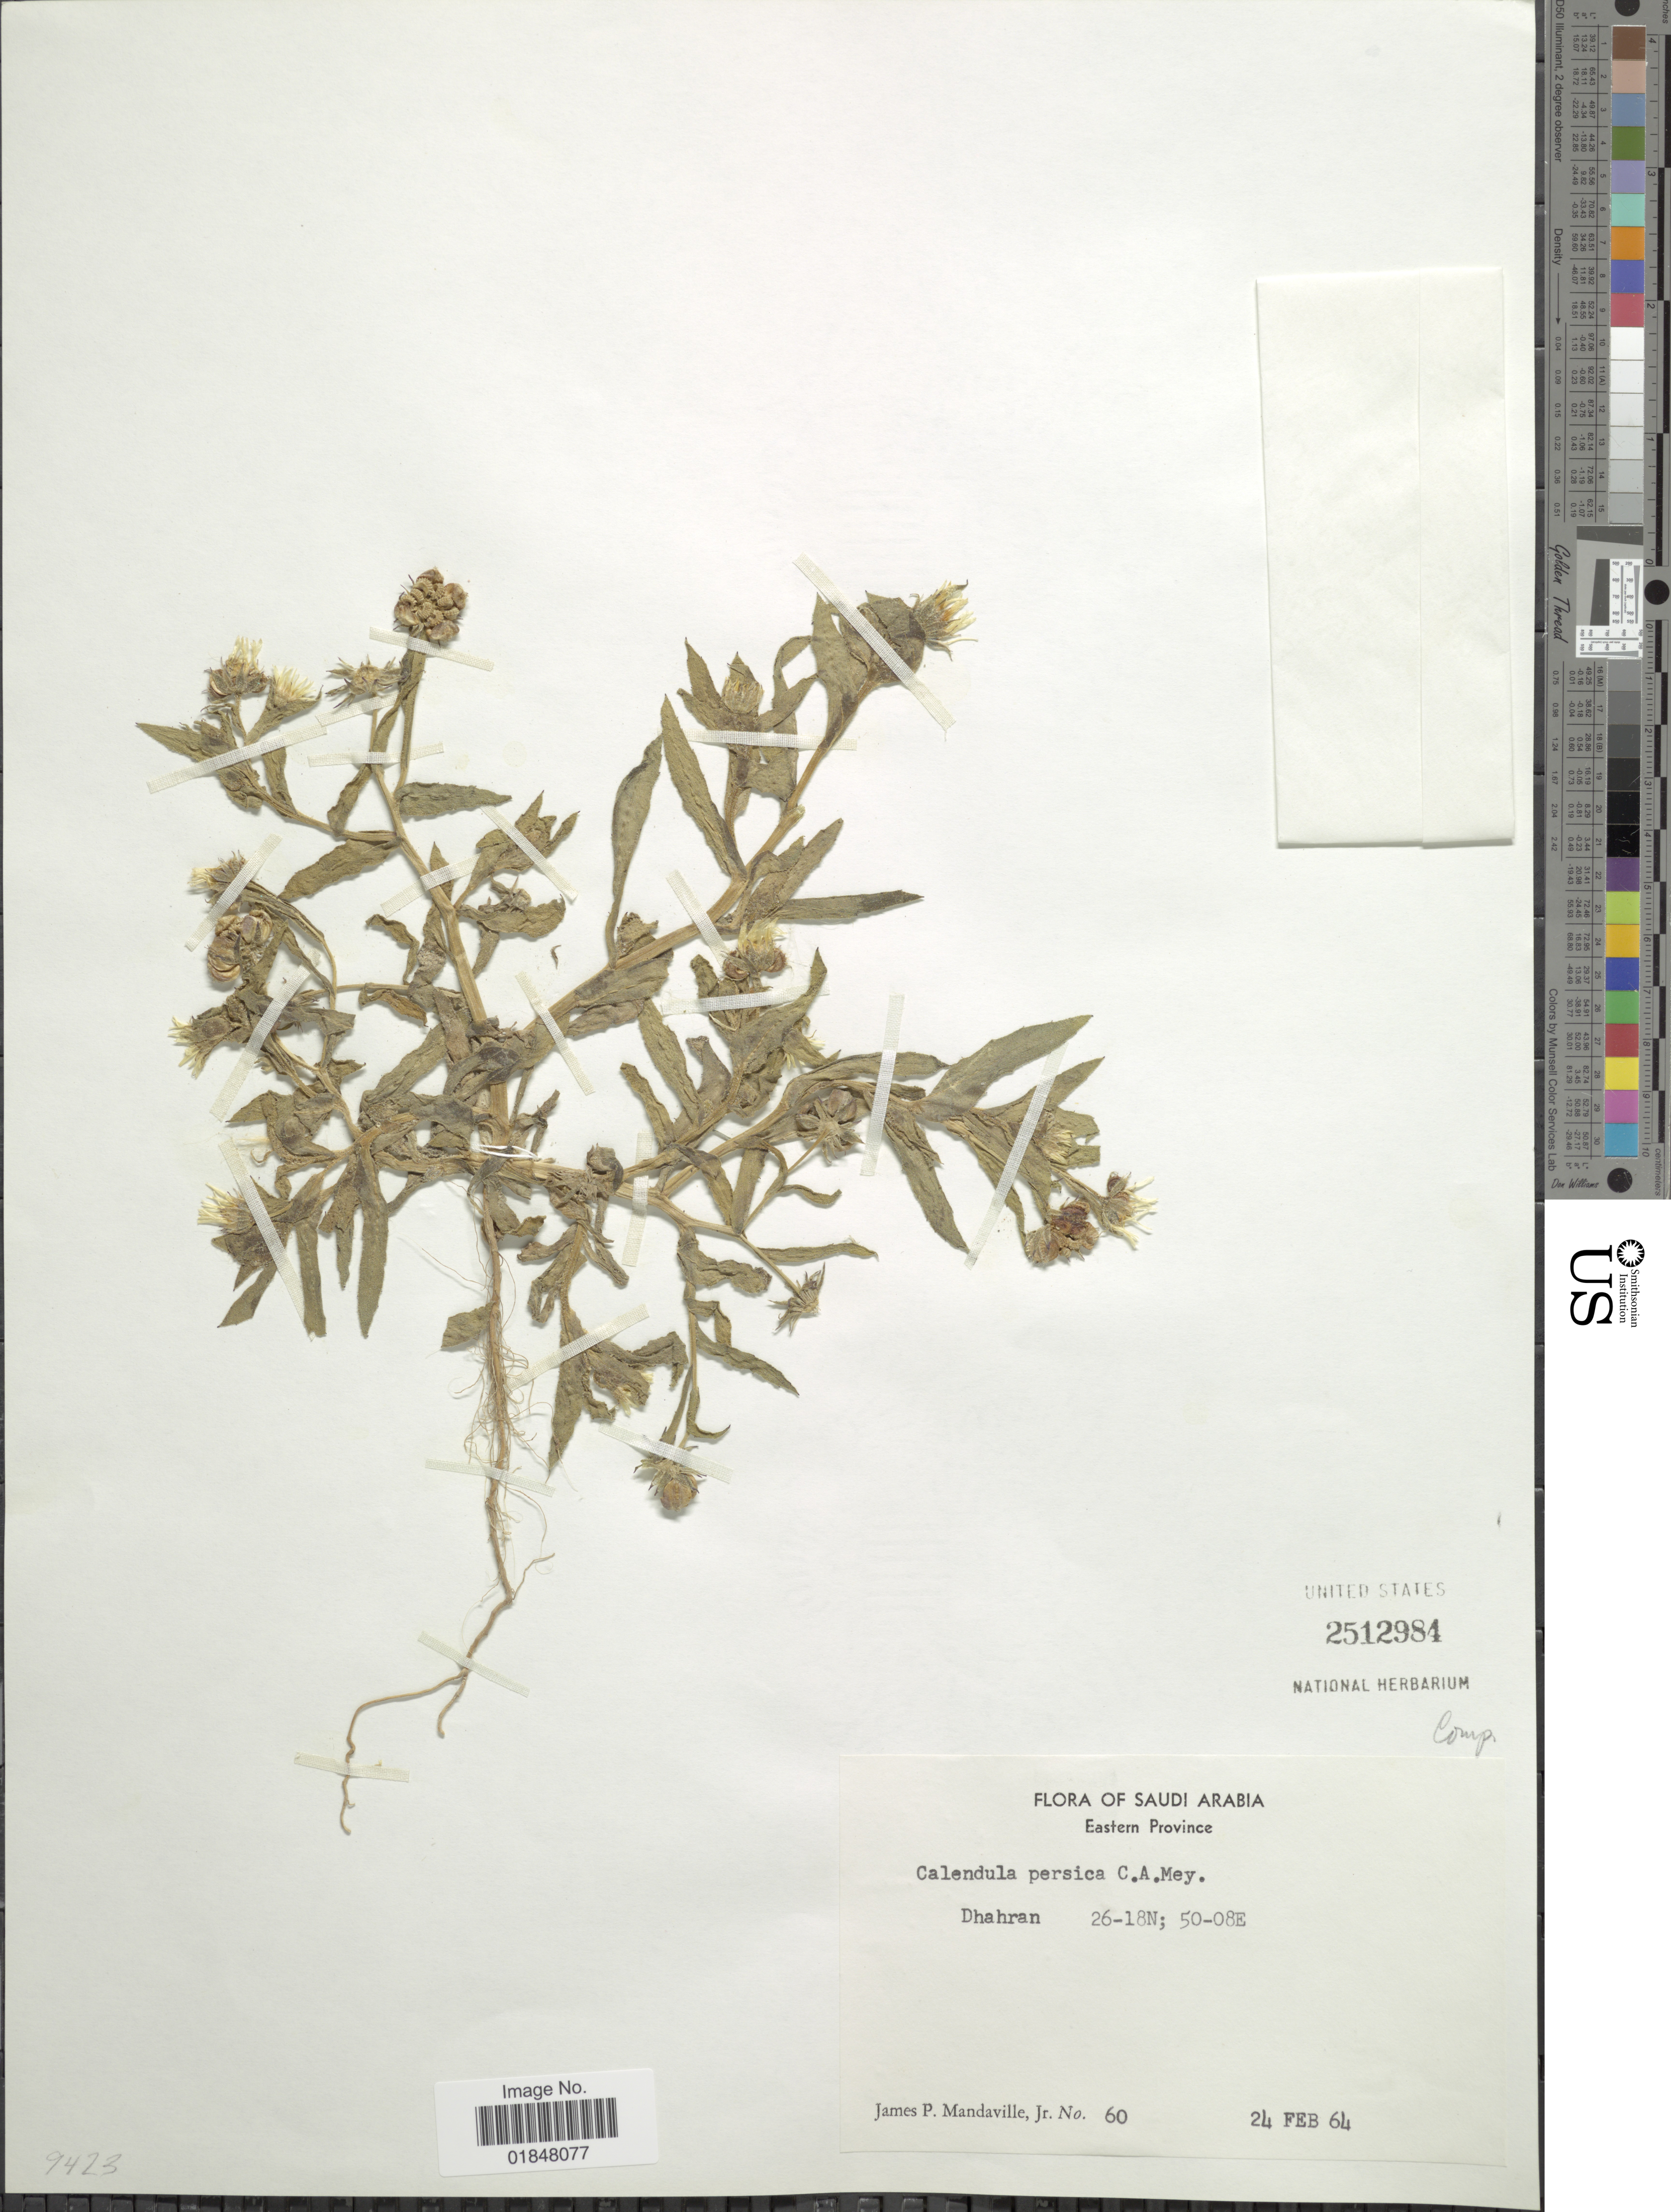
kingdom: Plantae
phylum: Tracheophyta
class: Magnoliopsida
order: Asterales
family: Asteraceae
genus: Calendula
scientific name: Calendula arvensis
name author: L.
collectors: J. Mandaville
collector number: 60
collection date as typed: Transcribed d/m/y: 24/2/64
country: Saudi Arabia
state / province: Ash Sharqiyah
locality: Eastern Province, Dhahran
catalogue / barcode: US 2512984